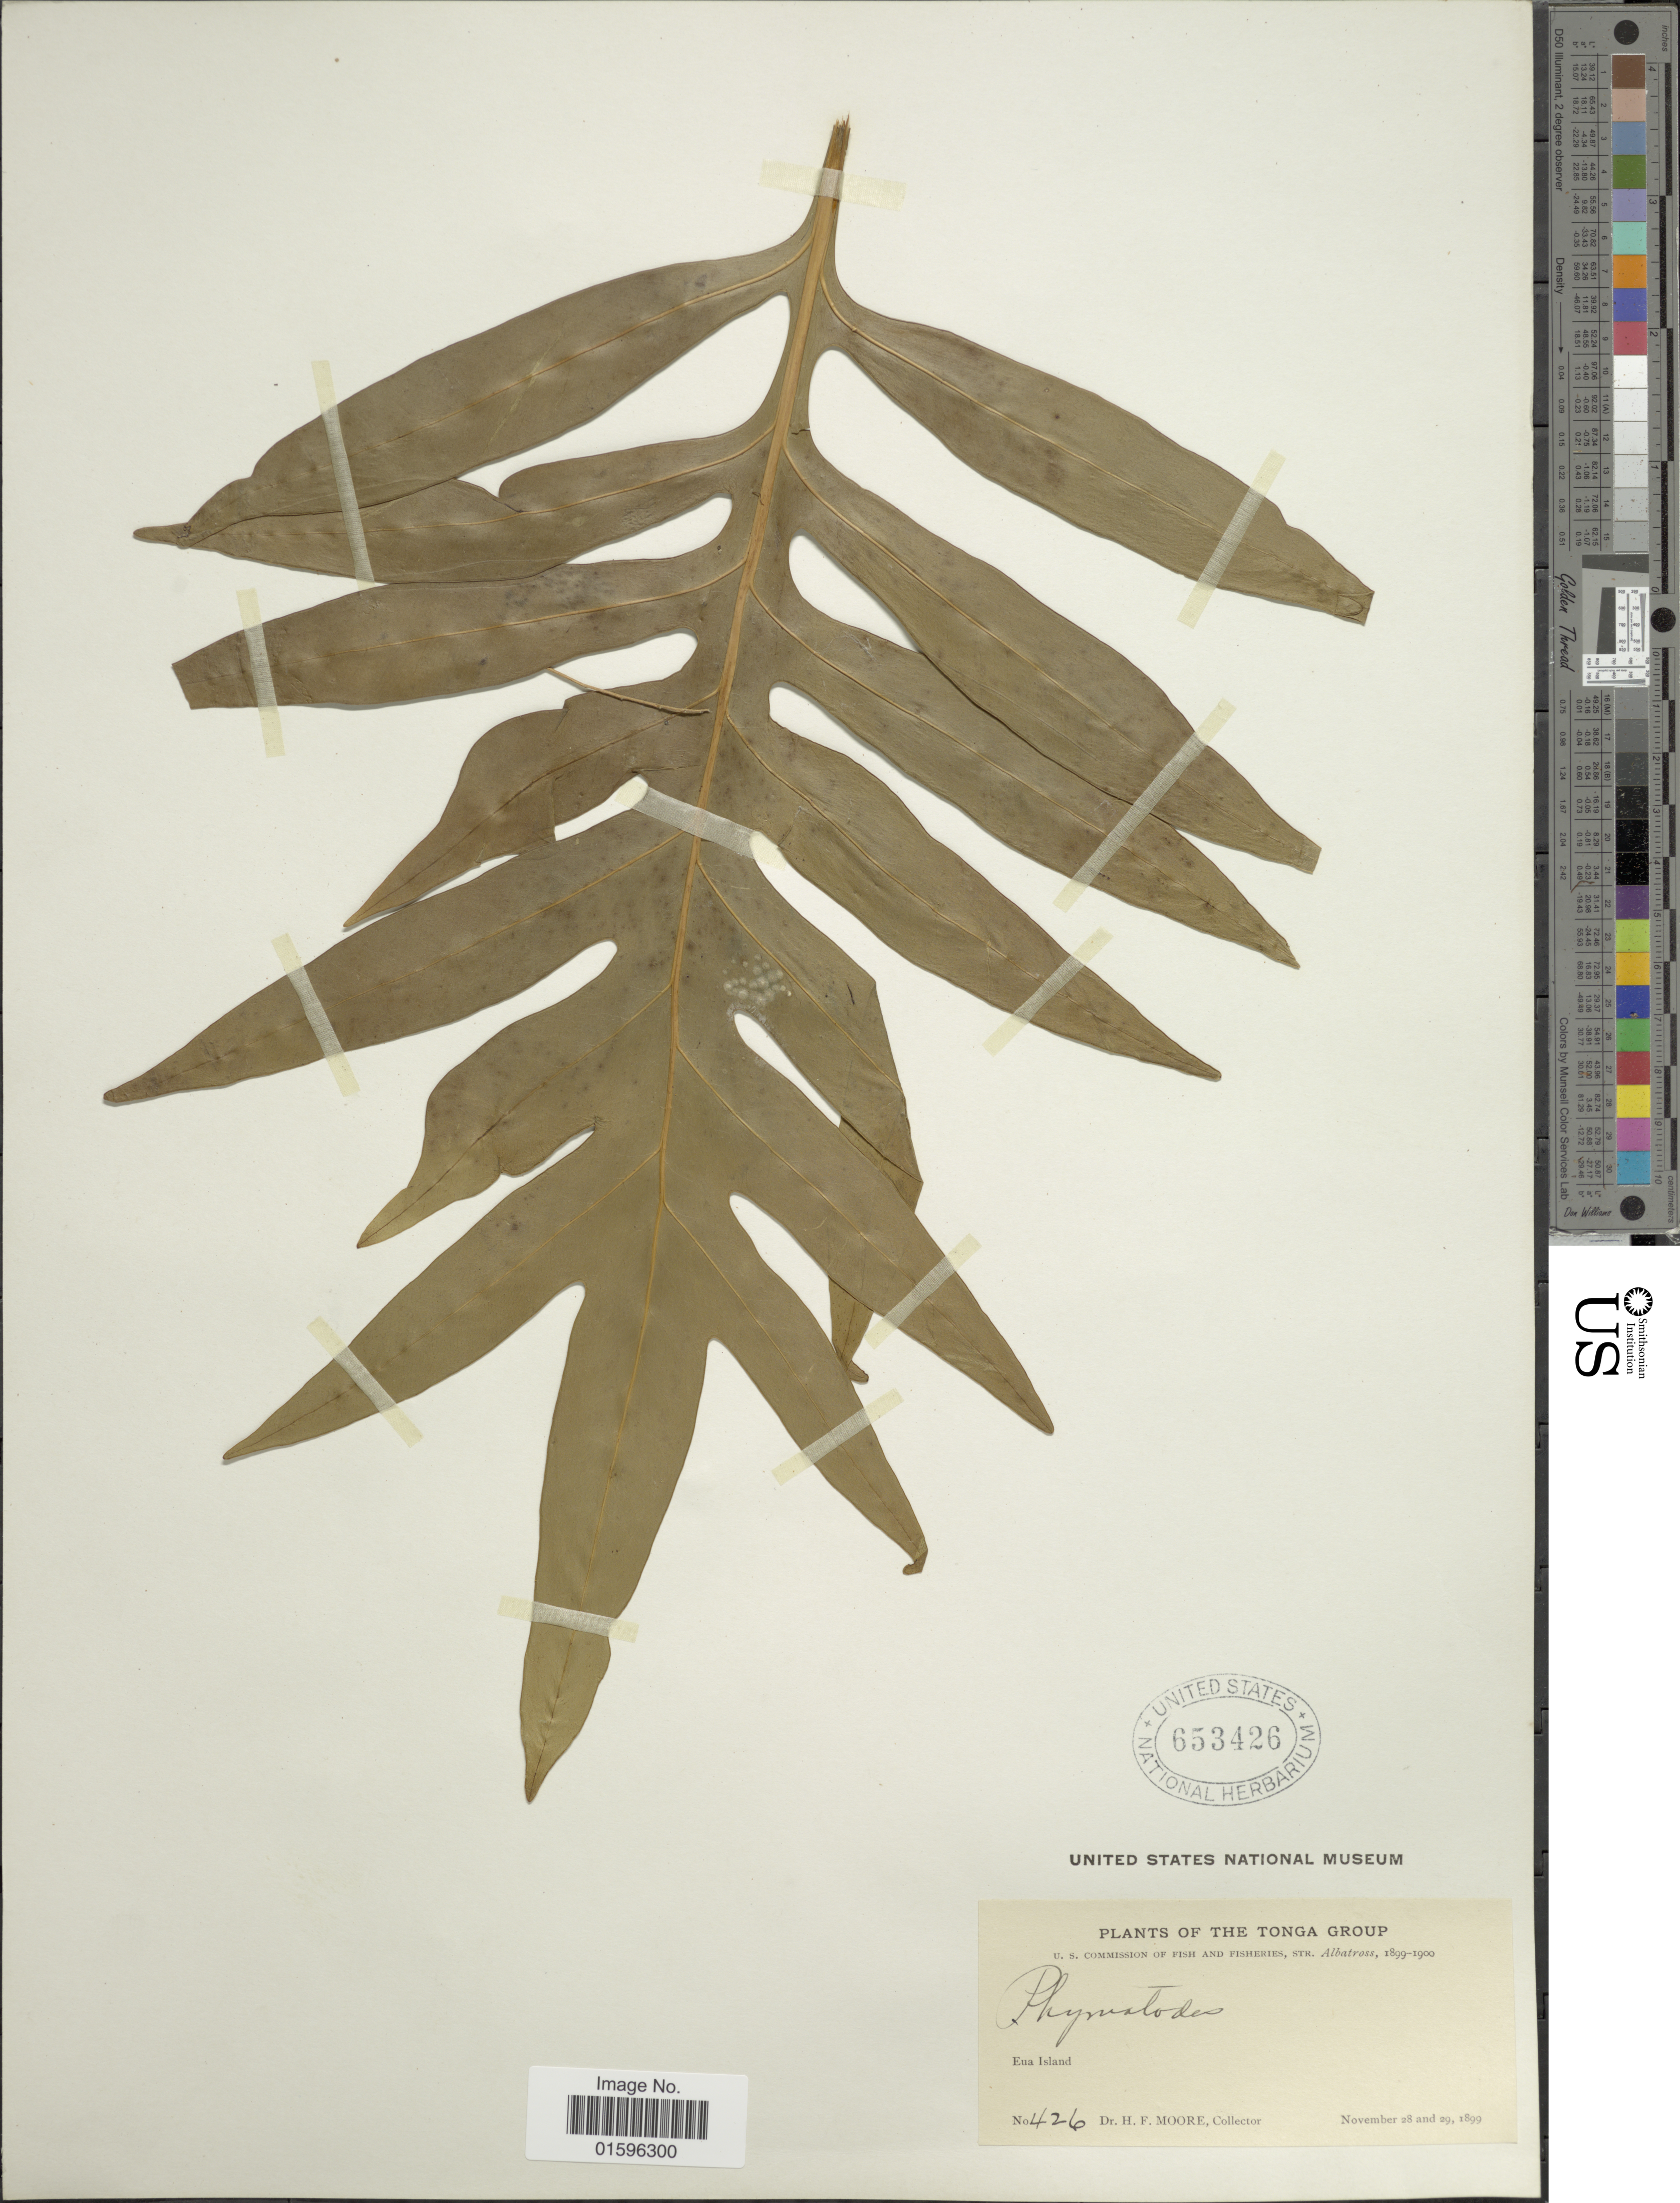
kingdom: Plantae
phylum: Tracheophyta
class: Polypodiopsida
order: Polypodiales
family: Polypodiaceae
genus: Polypodium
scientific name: Polypodium scolopendria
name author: Burm. f.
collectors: H. F. Moore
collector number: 426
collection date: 1899-11-28/1899-11-29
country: Tonga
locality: Tonga Group, Eua Island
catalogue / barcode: US 653426